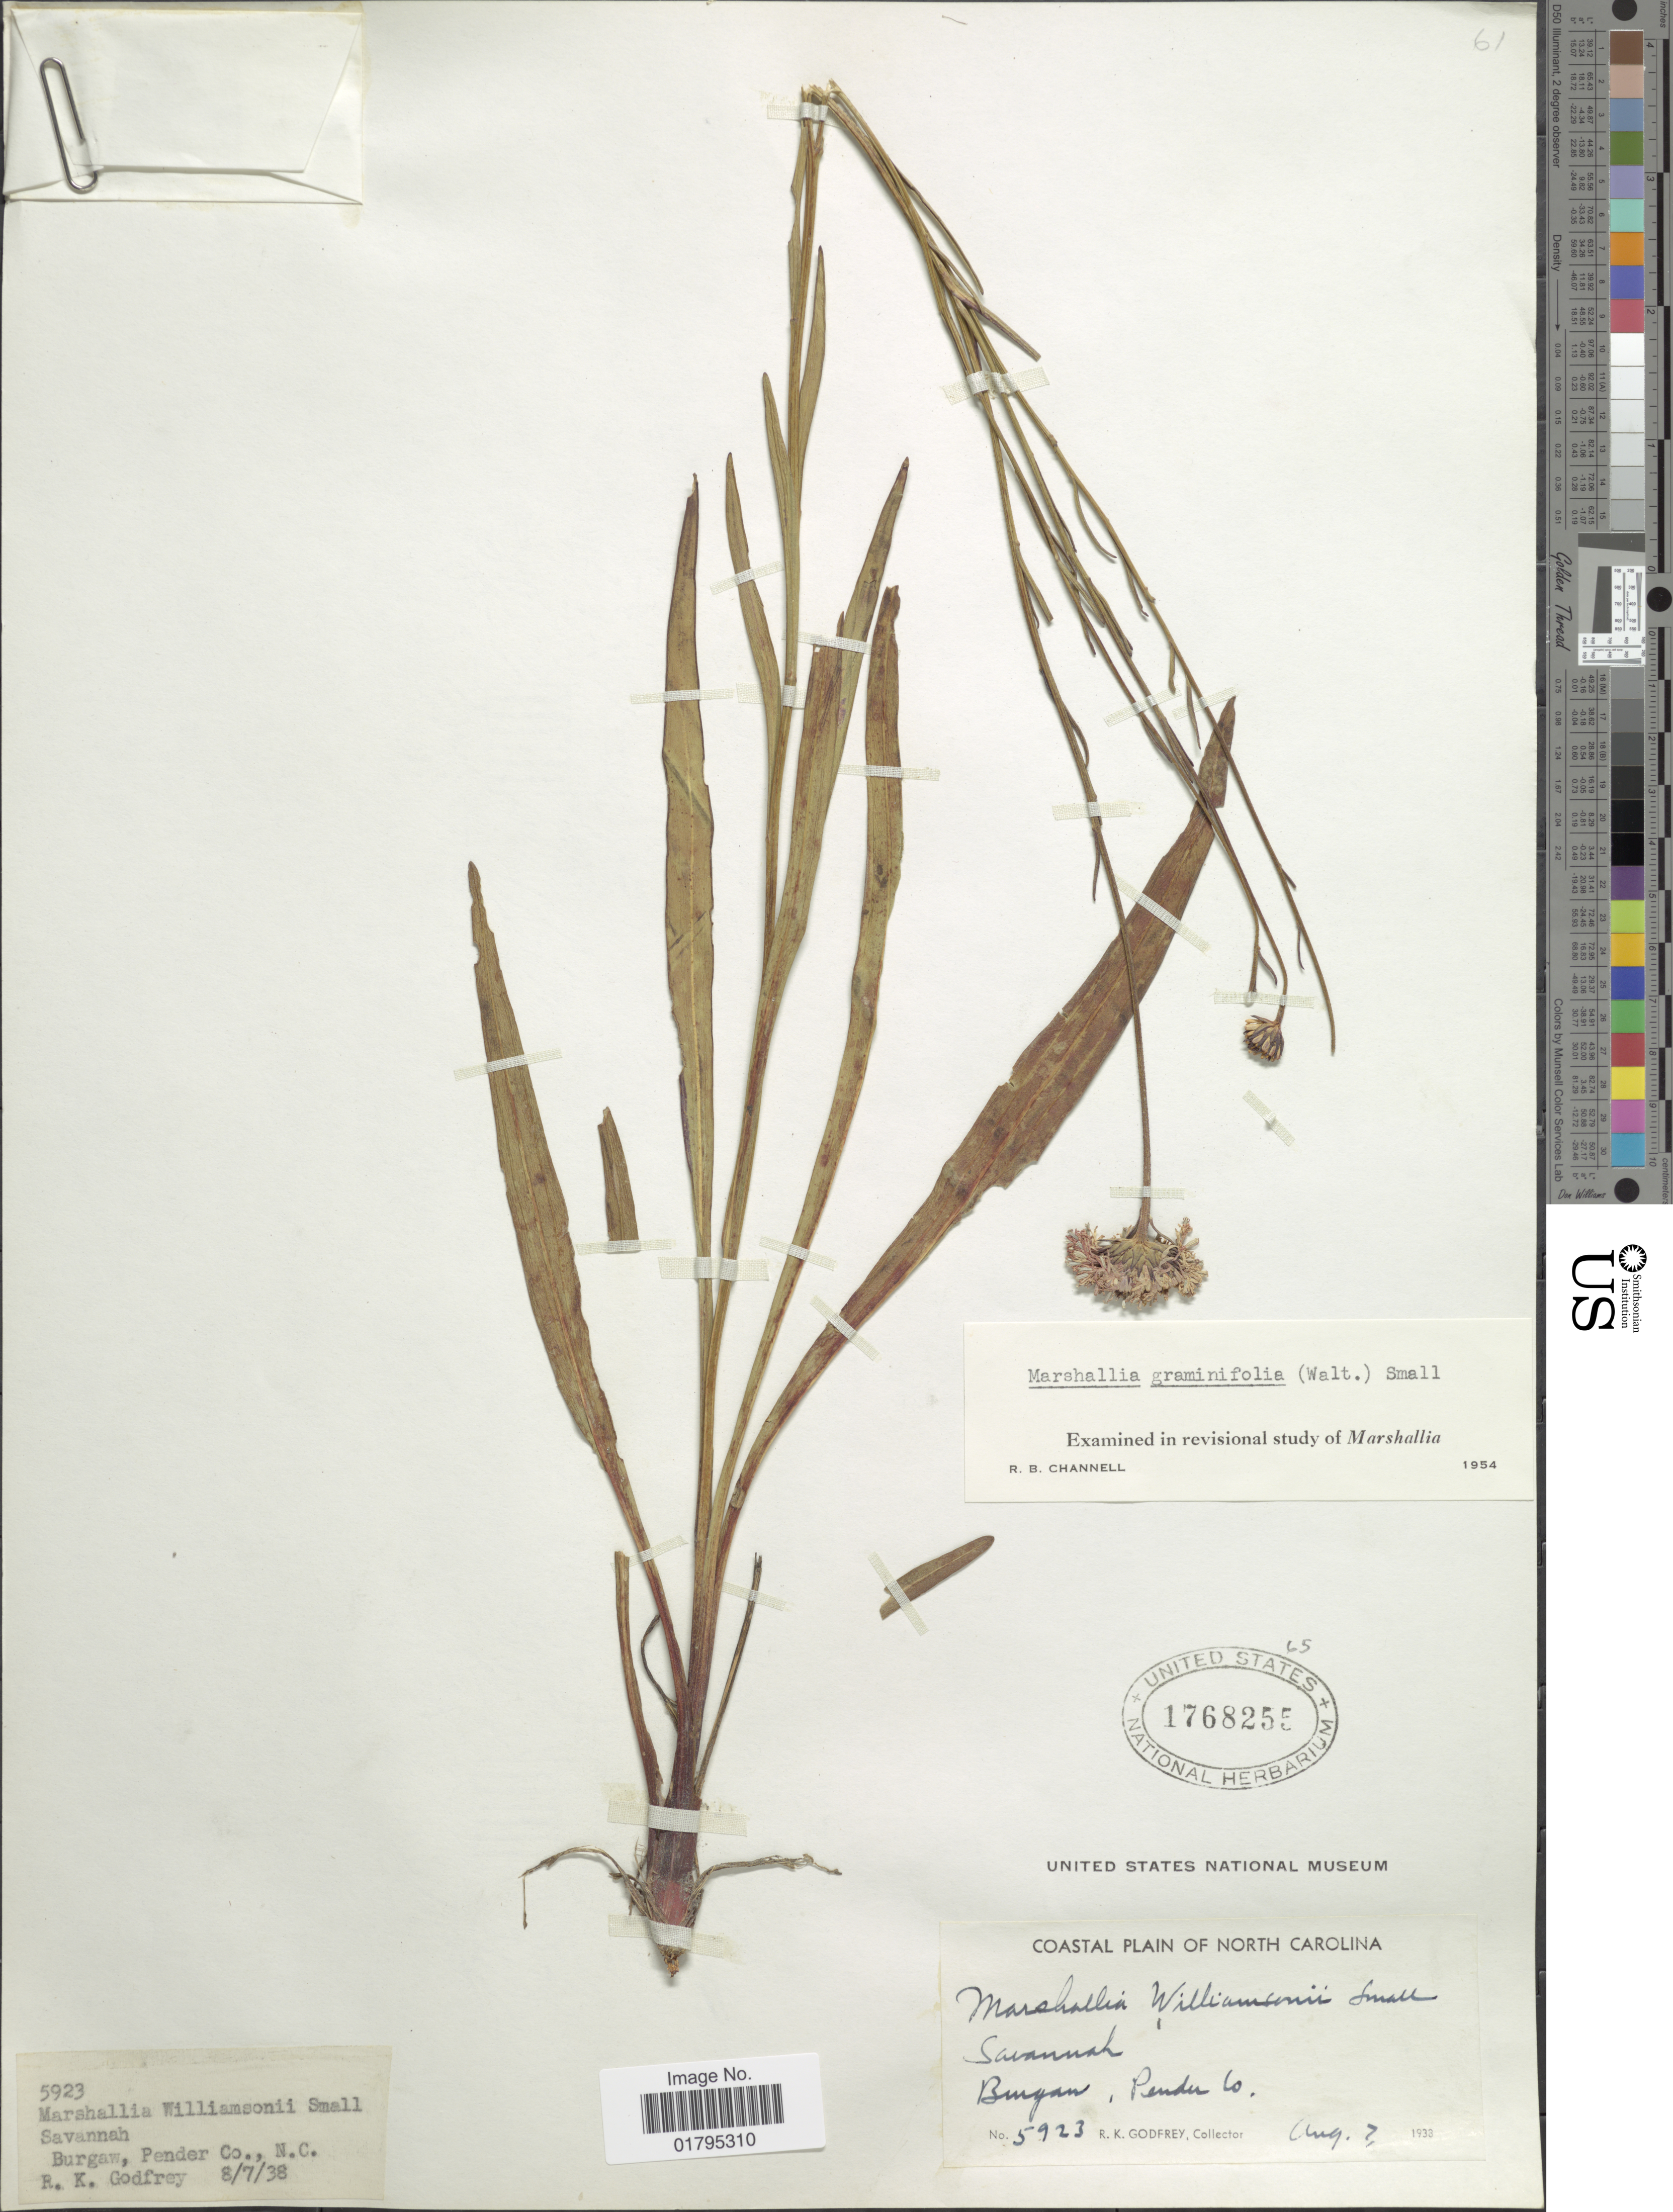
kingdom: Plantae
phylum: Tracheophyta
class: Magnoliopsida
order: Asterales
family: Asteraceae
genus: Marshallia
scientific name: Marshallia graminifolia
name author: (Walter) Small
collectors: R. K. Godfrey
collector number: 5923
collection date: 1938-08-07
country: United States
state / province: North Carolina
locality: Coastal plain of North Carolina. Savannah, Burgaw, Pender Co.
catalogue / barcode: US 1768255